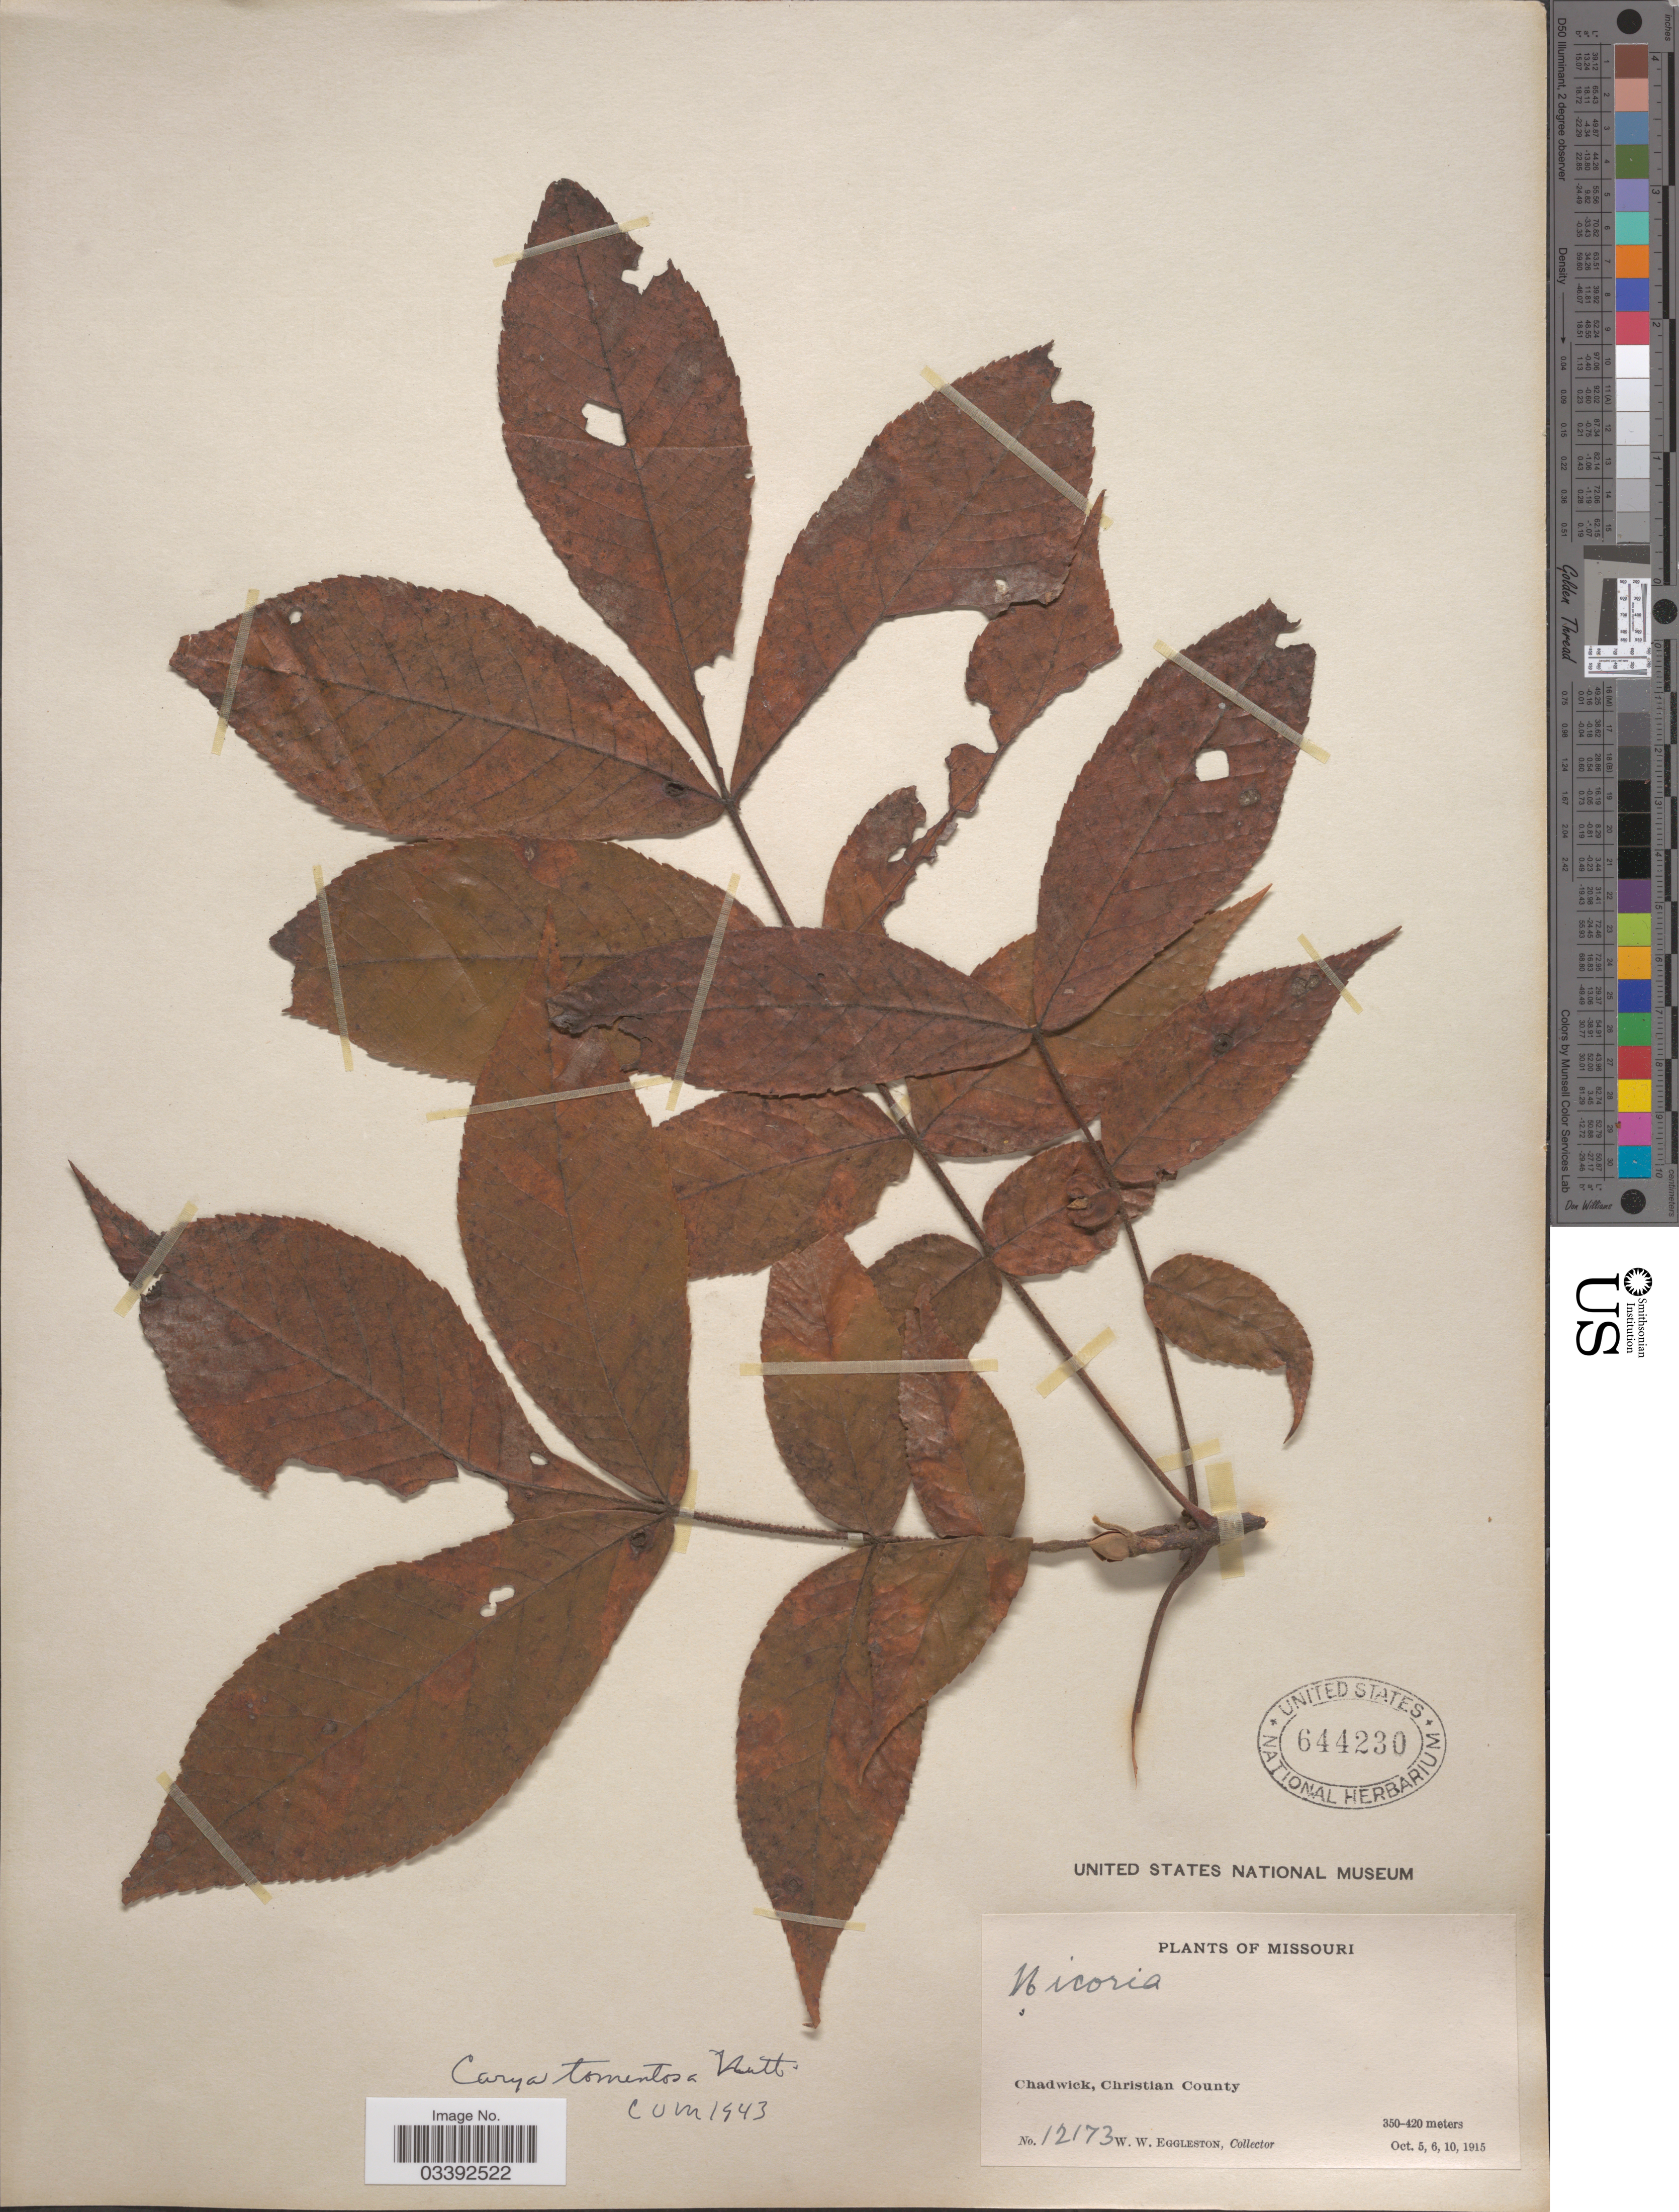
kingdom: Plantae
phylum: Tracheophyta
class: Magnoliopsida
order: Fagales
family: Juglandaceae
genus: Carya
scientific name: Carya tomentosa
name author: (Lam.) Nutt.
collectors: W. W. Eggleston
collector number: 12173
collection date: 1915-10-05/1915-10-10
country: United States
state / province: Missouri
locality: Chadwick, Christian County.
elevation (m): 350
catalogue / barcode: US 644230